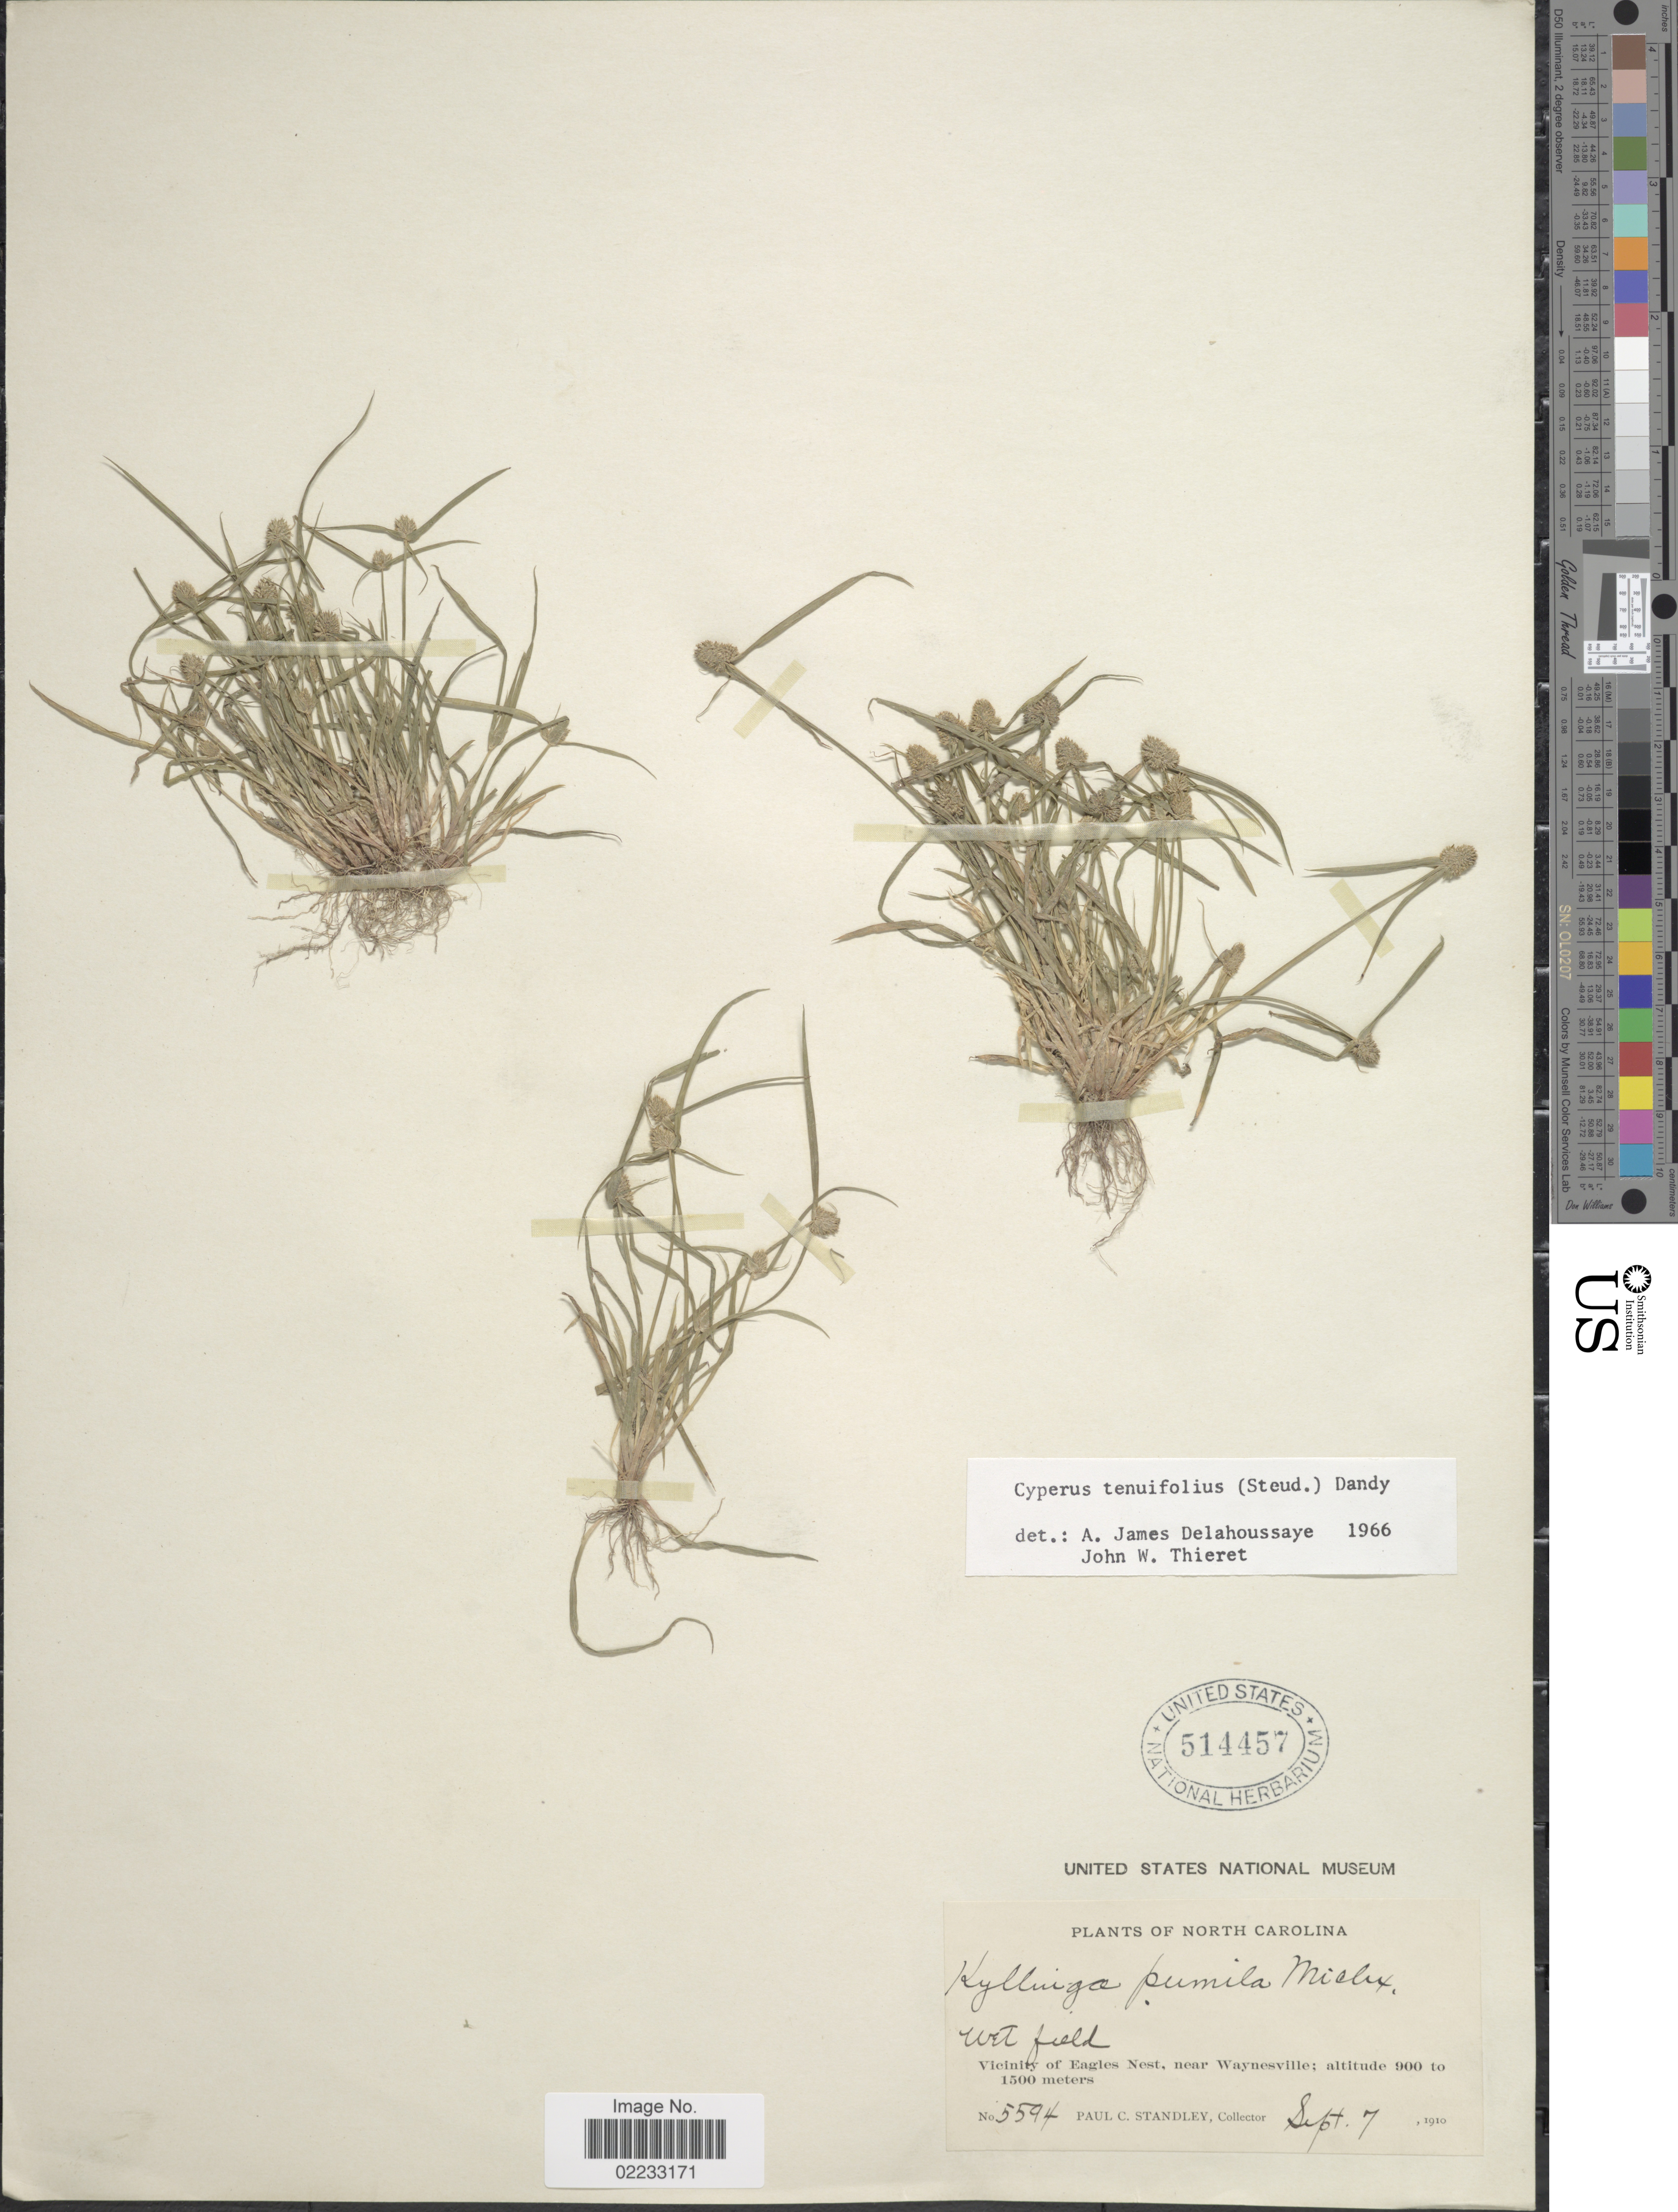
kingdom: Plantae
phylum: Tracheophyta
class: Liliopsida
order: Poales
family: Cyperaceae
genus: Cyperus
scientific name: Cyperus hortensis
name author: (Salzm. ex Steud.) Dorr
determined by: Strong, Mark T., (BOT), Smithsonian Institution - National Museum of Natural History (UNITED STATES)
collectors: P. C. Standley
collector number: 5594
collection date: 1910-09-07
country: United States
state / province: North Carolina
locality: Vicinity of Eagles Nest, near Waynesville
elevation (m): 900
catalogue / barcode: US 514457